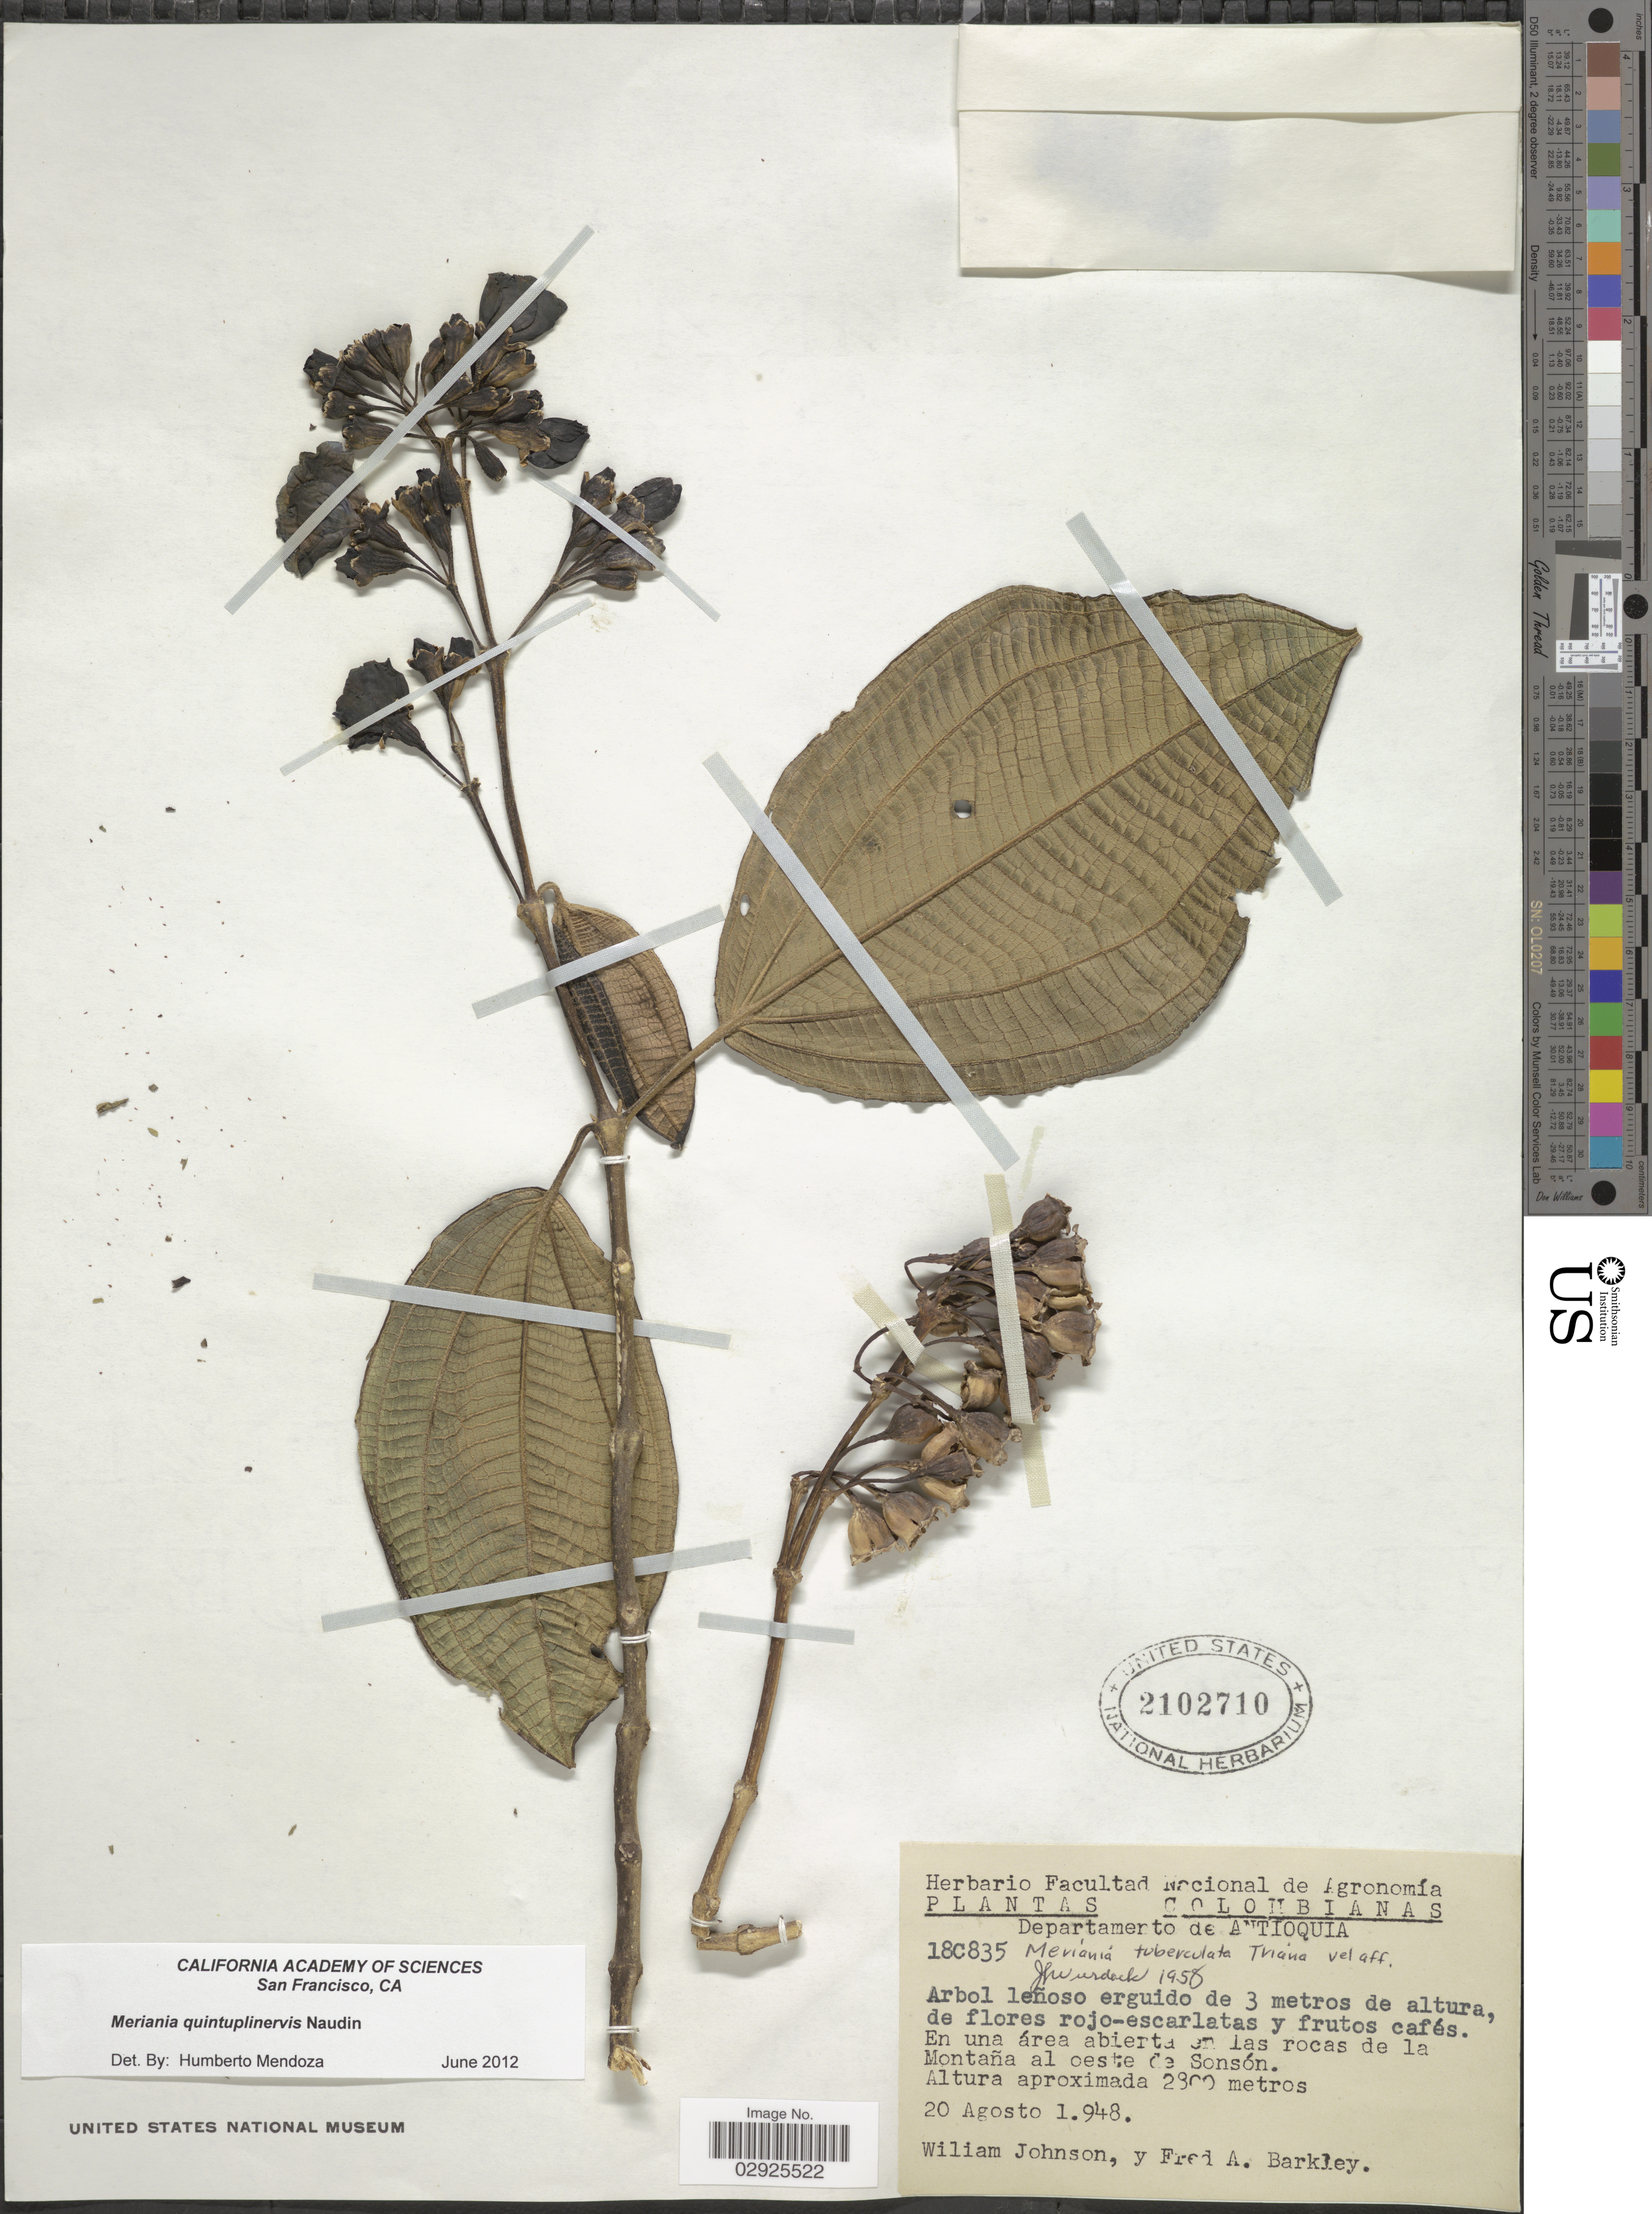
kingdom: Plantae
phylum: Tracheophyta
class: Magnoliopsida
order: Myrtales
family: Melastomataceae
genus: Meriania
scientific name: Meriania quintuplinervis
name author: Naudin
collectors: W. M. Johnson & F. A. Barkley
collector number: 18C835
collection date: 1948-08-20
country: Colombia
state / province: Antioquia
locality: Departamento de Antioquia, En una área abierta en las rocas de la Montaña al oeste de Sonsón.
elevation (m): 2800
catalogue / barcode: US 2102710